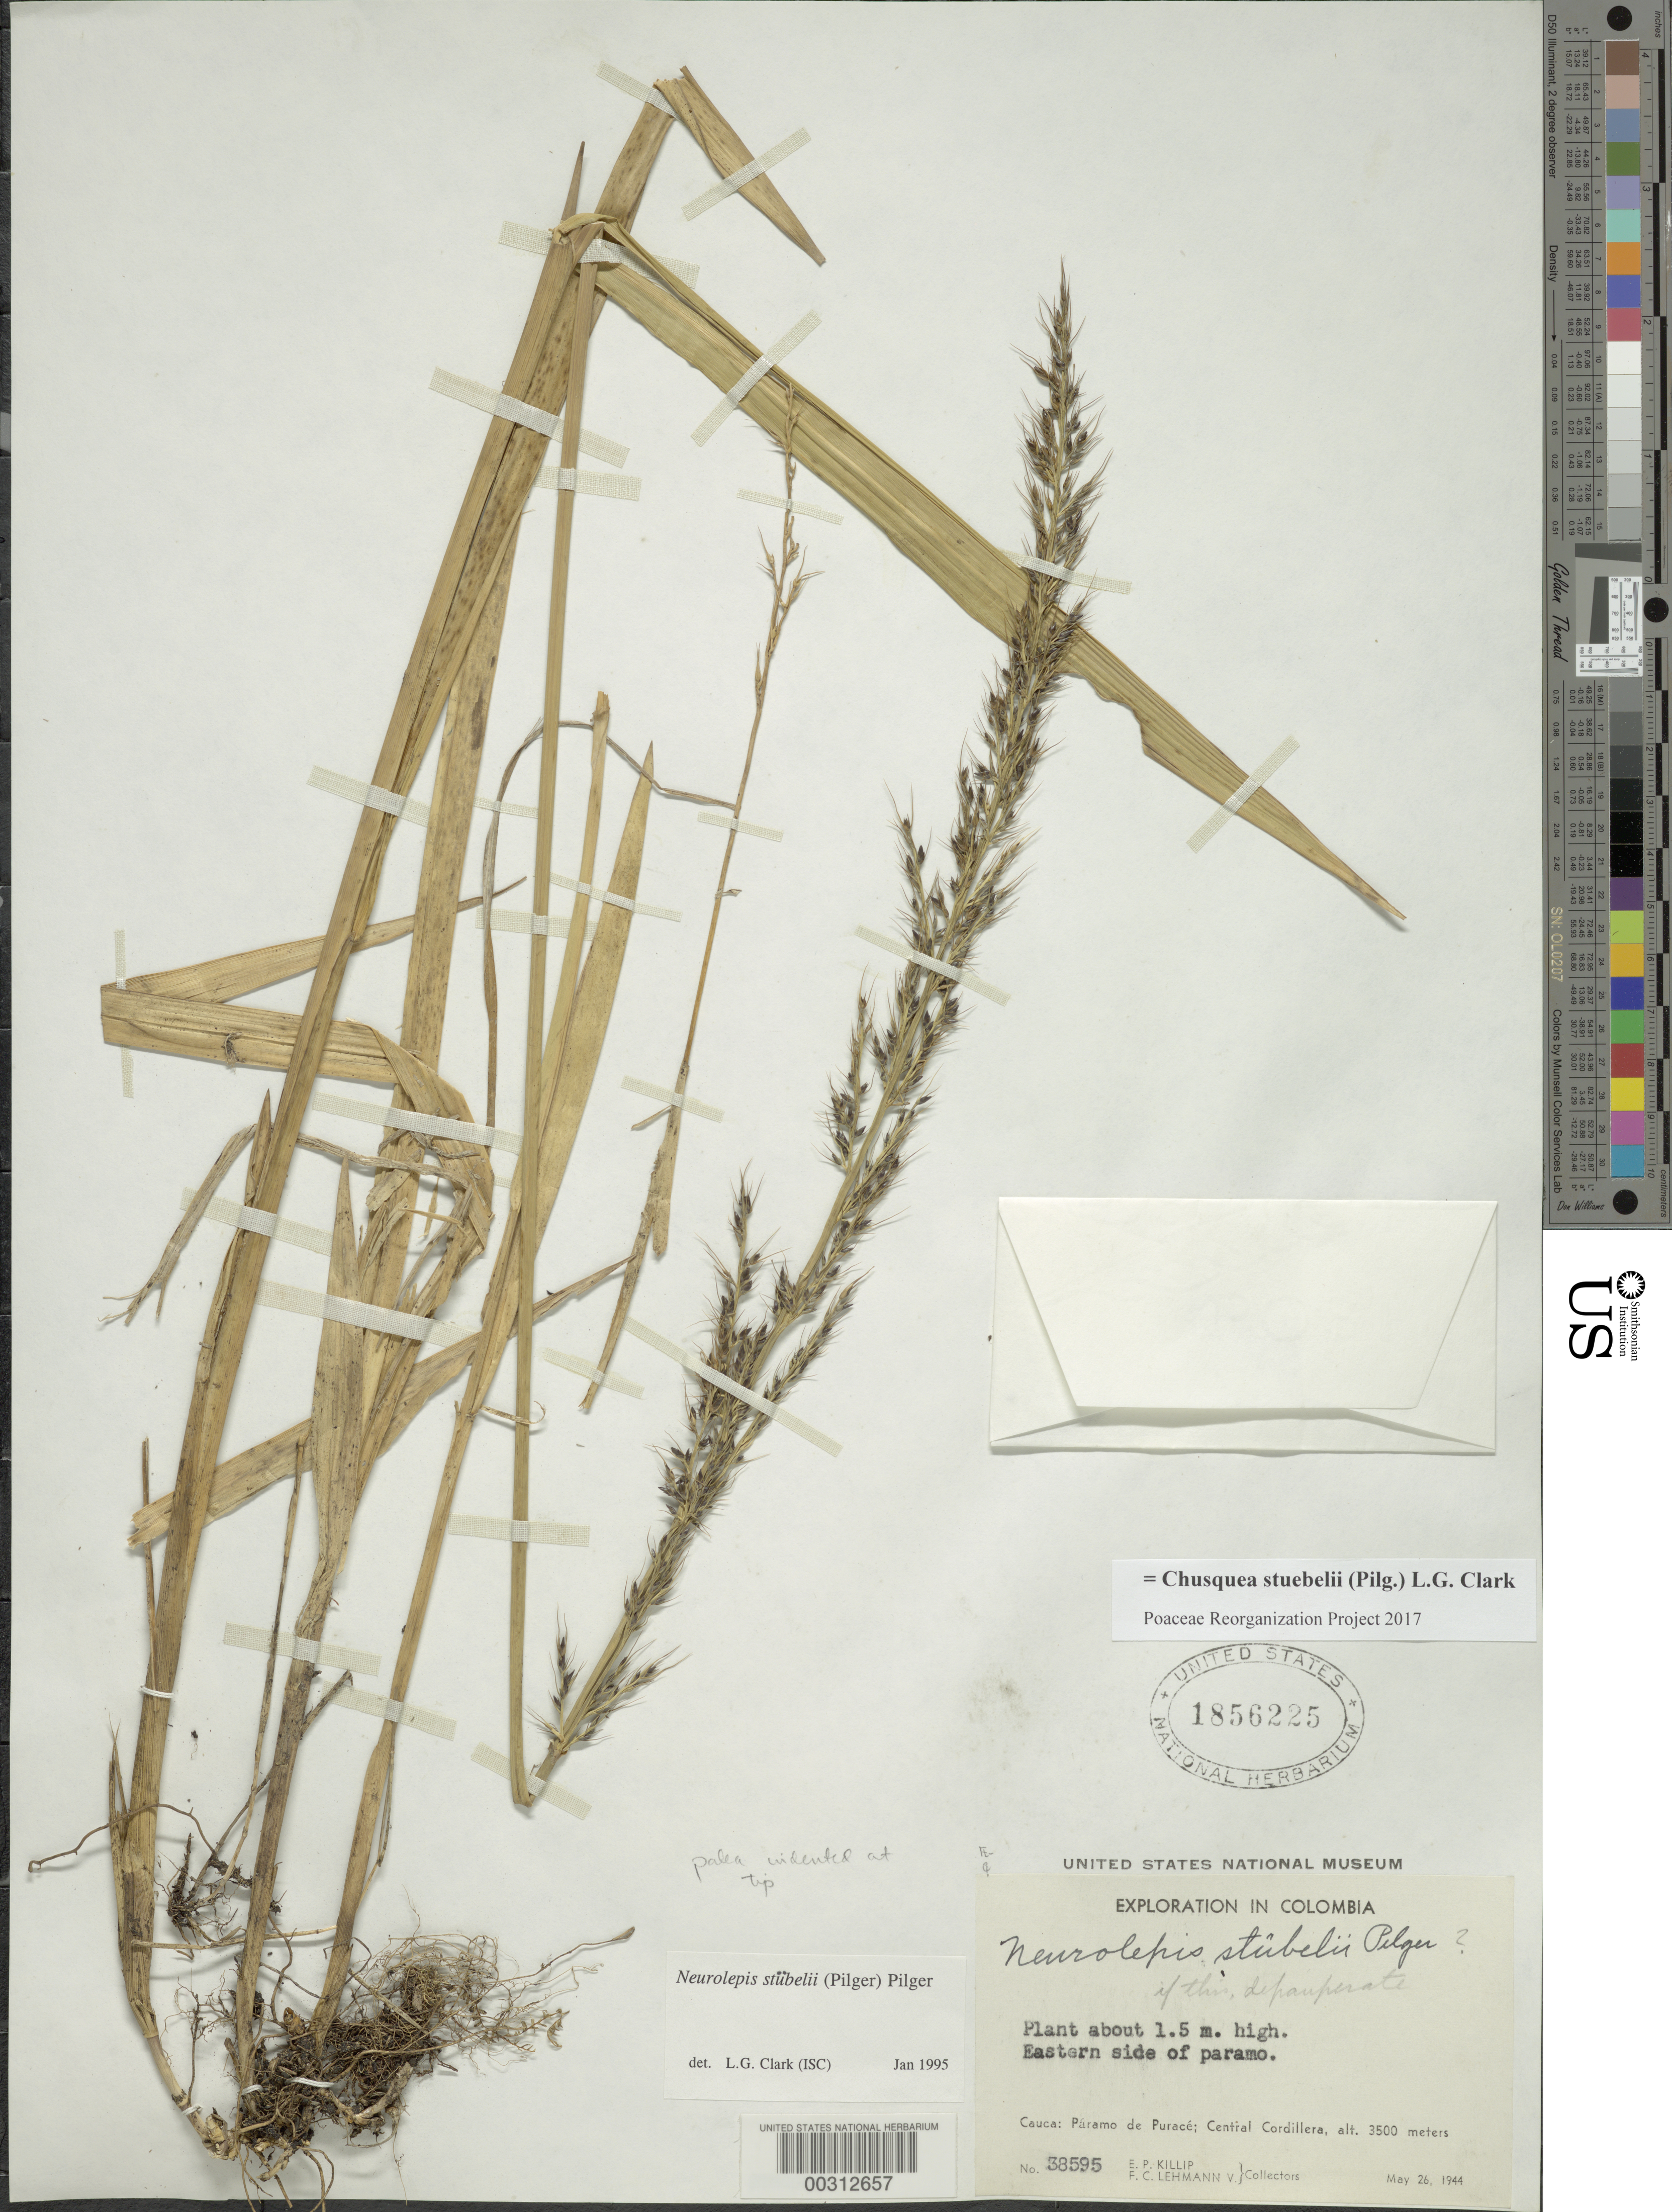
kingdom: Plantae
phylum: Tracheophyta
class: Liliopsida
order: Poales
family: Poaceae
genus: Chusquea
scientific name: Chusquea stuebelii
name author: (Pilg.) L.G. Clark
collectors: E. P. Killip & F. C. Lehmann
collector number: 38595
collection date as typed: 26 May 1944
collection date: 1944-05-26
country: Colombia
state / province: Cauca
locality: Paramo de Purace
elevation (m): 3500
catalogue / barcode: US 1856225